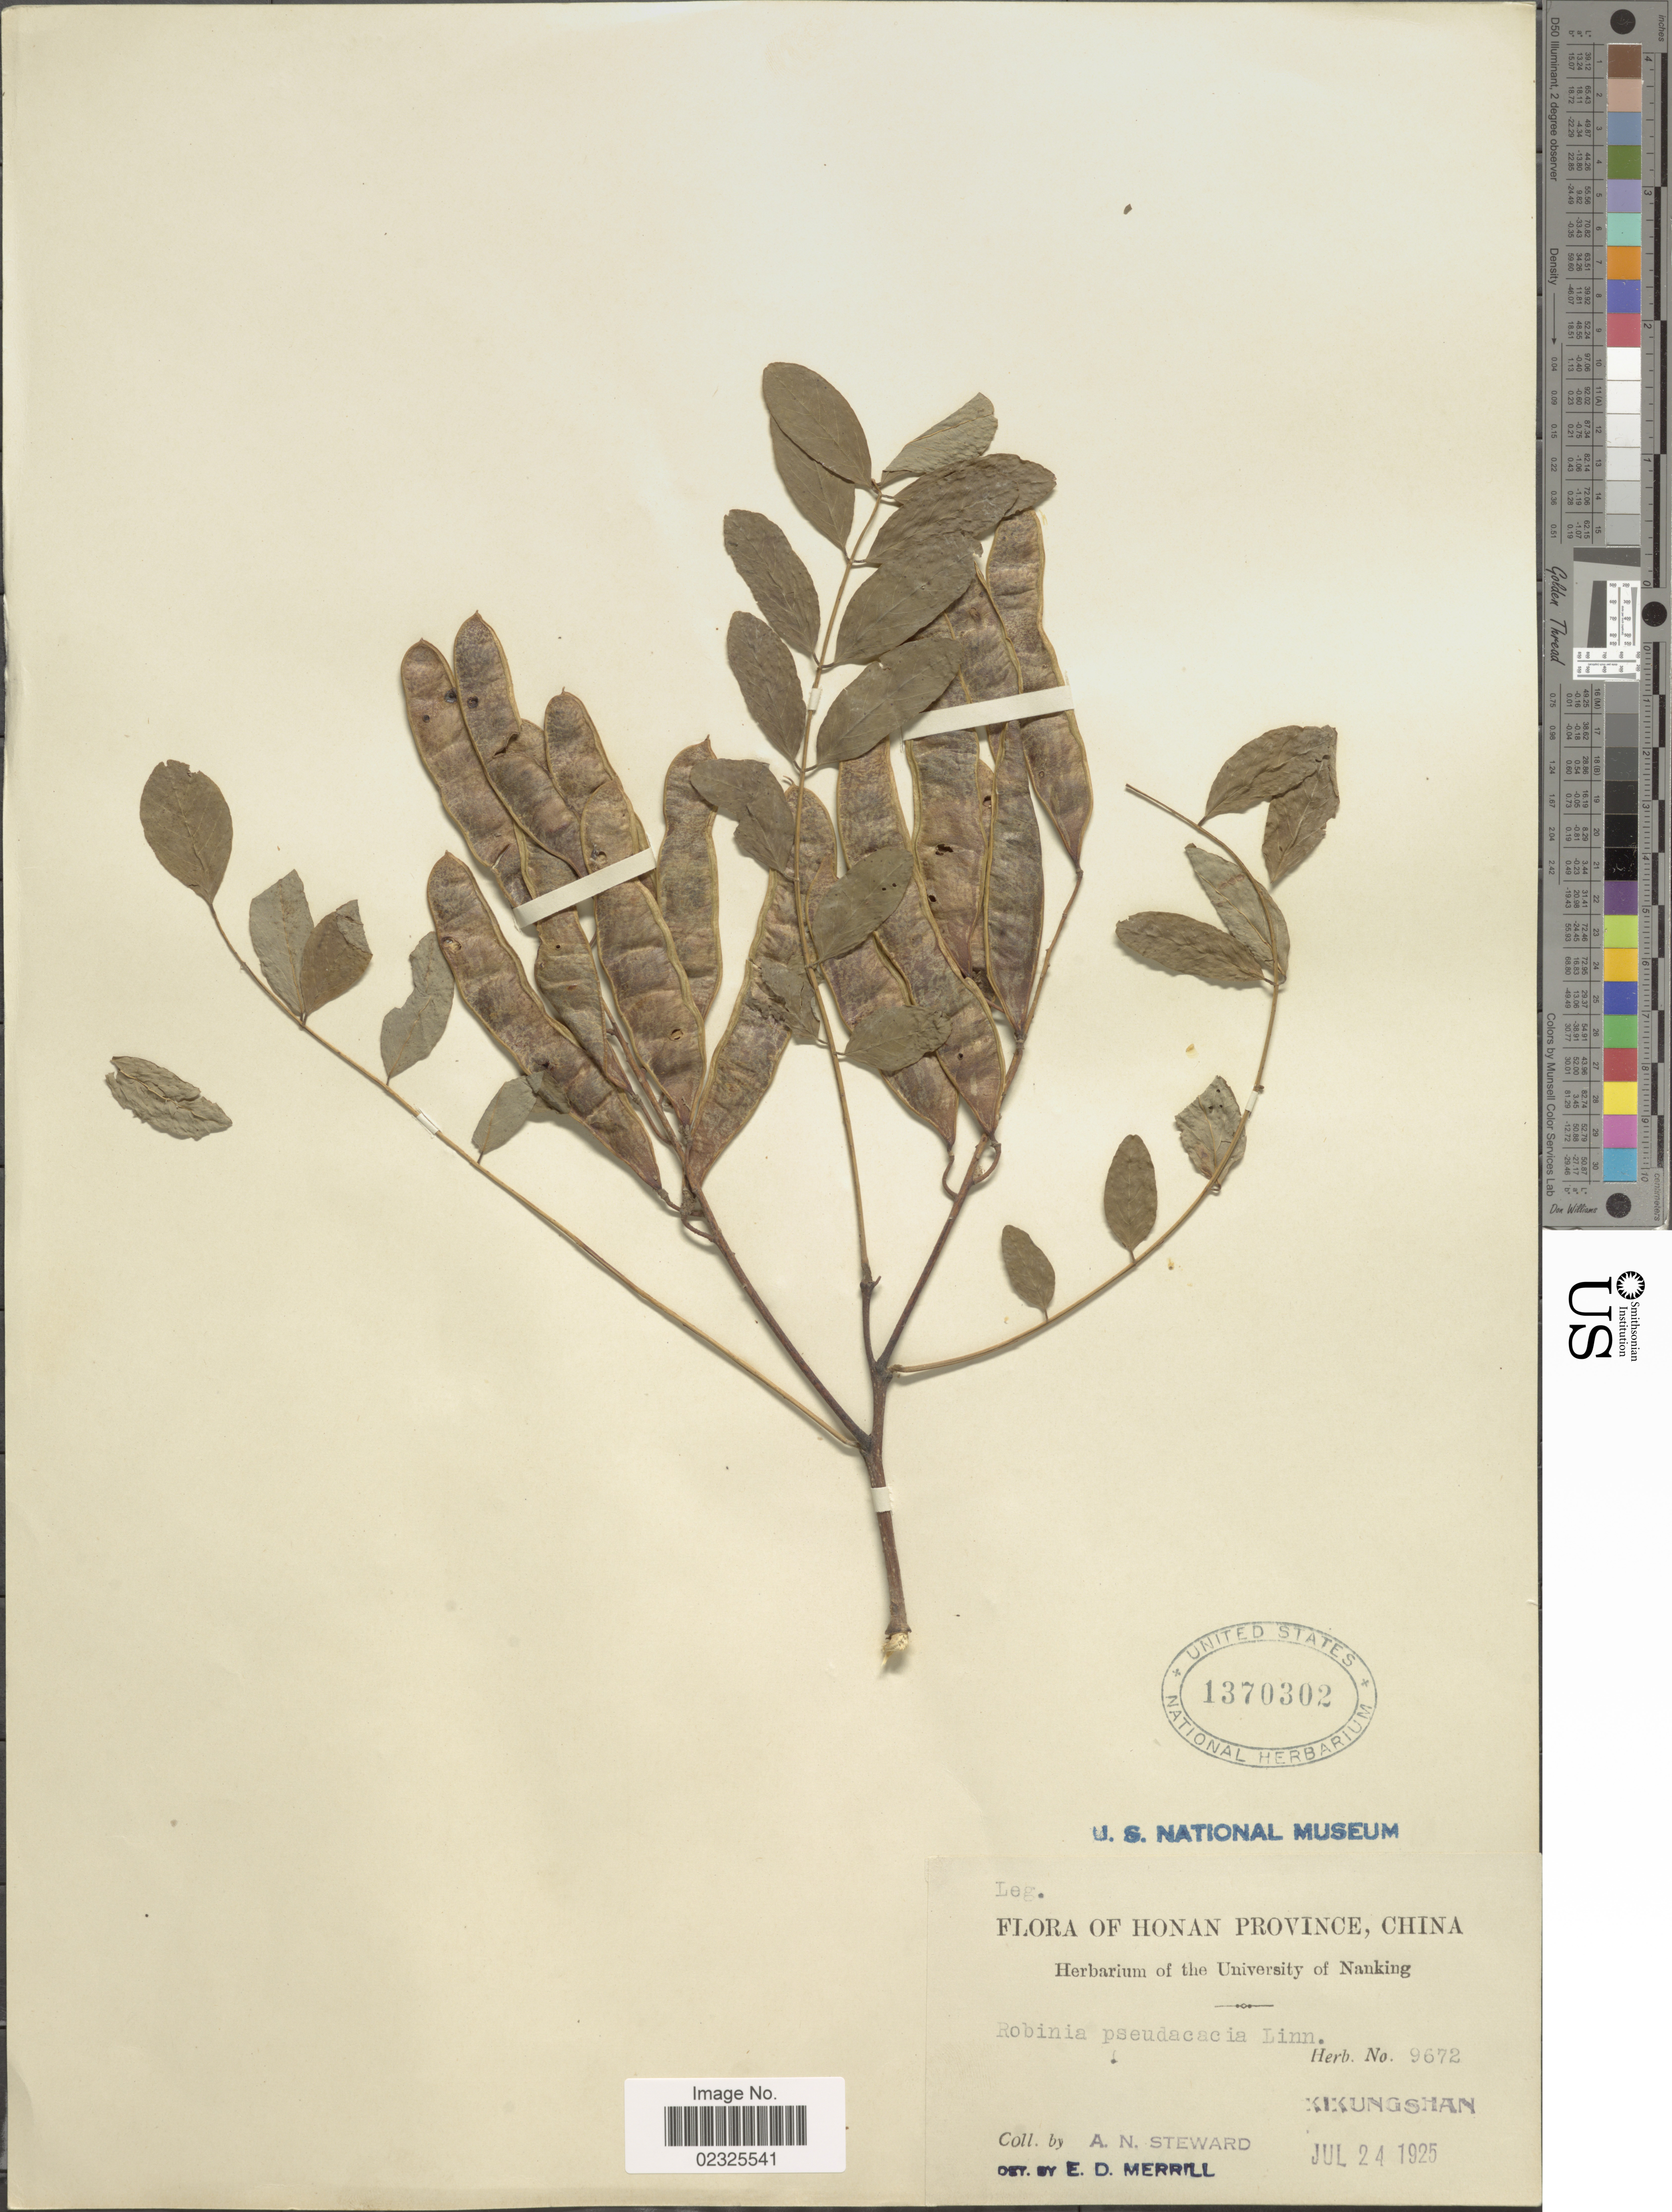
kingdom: Plantae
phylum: Tracheophyta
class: Magnoliopsida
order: Fabales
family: Fabaceae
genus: Robinia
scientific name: Robinia pseudoacacia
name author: L.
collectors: A. N. Steward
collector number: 9672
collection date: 1925-07-24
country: China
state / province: Henan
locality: Kikungshan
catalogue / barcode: US 1370302